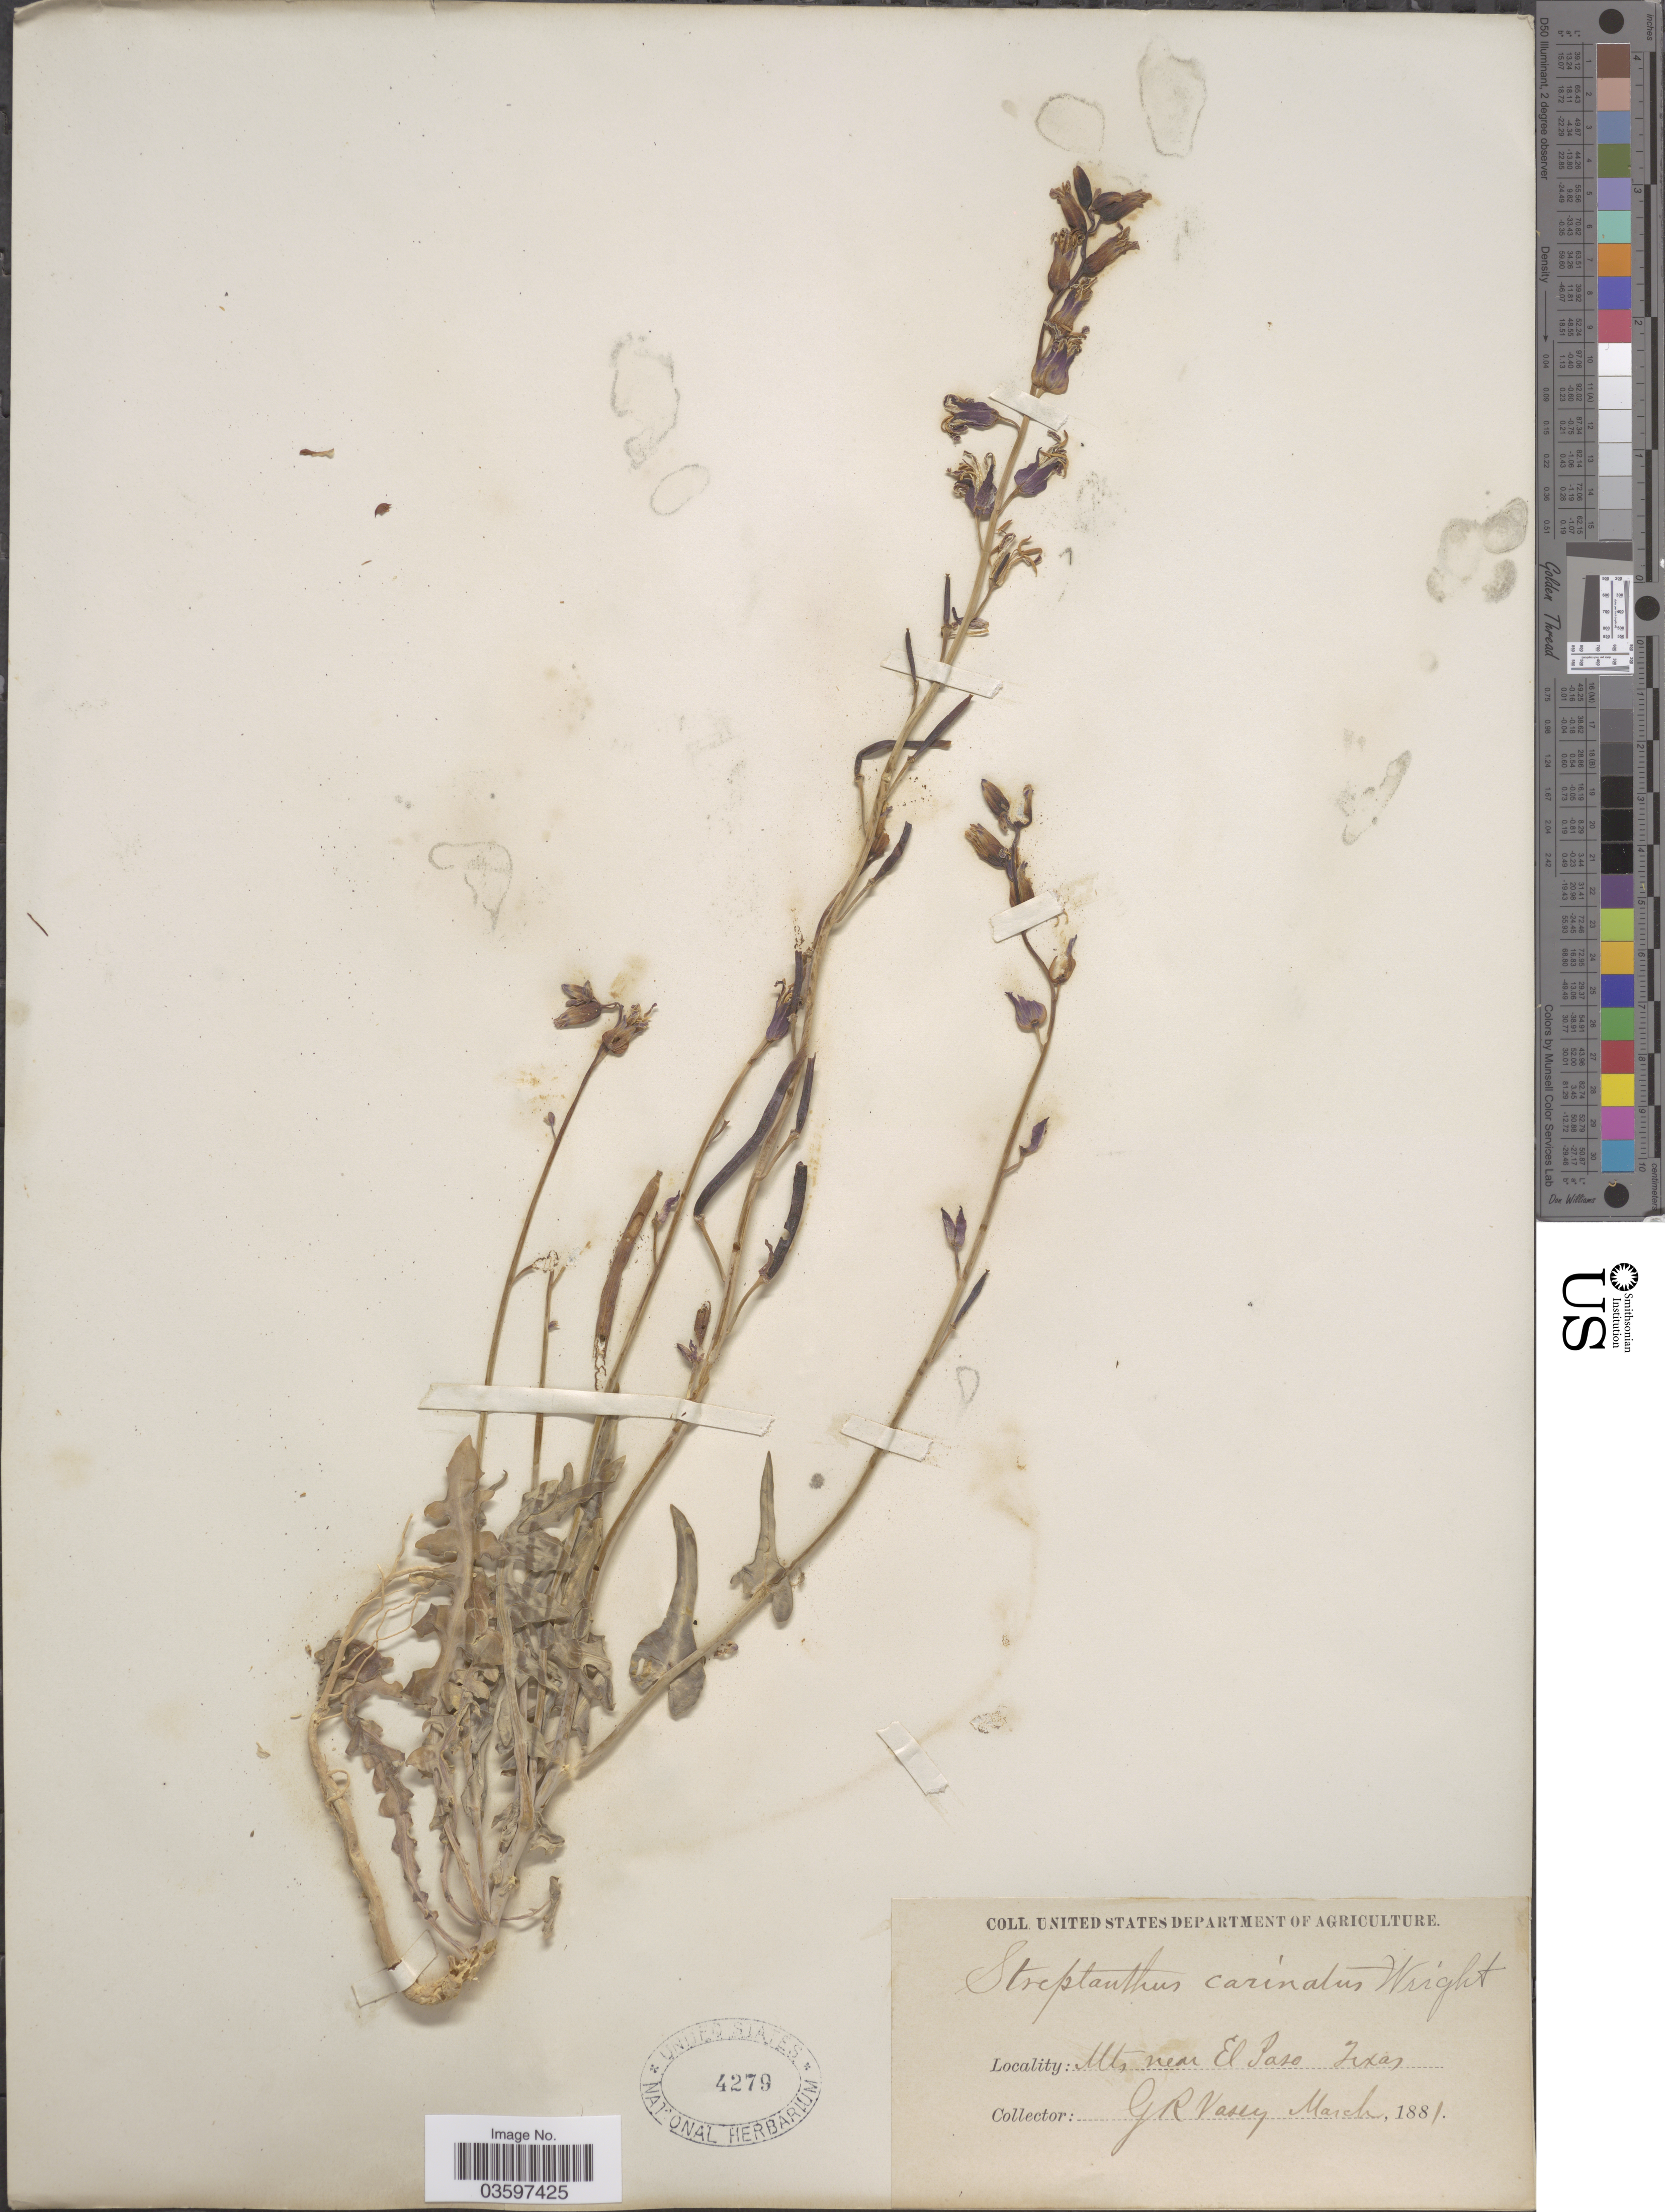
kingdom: Plantae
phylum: Tracheophyta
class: Magnoliopsida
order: Brassicales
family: Brassicaceae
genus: Streptanthus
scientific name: Streptanthus carinatus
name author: C. Wright ex A. Gray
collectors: G. R. Vasey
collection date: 1881-03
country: United States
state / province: Texas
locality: Mts near El Paso.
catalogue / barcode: US 4279